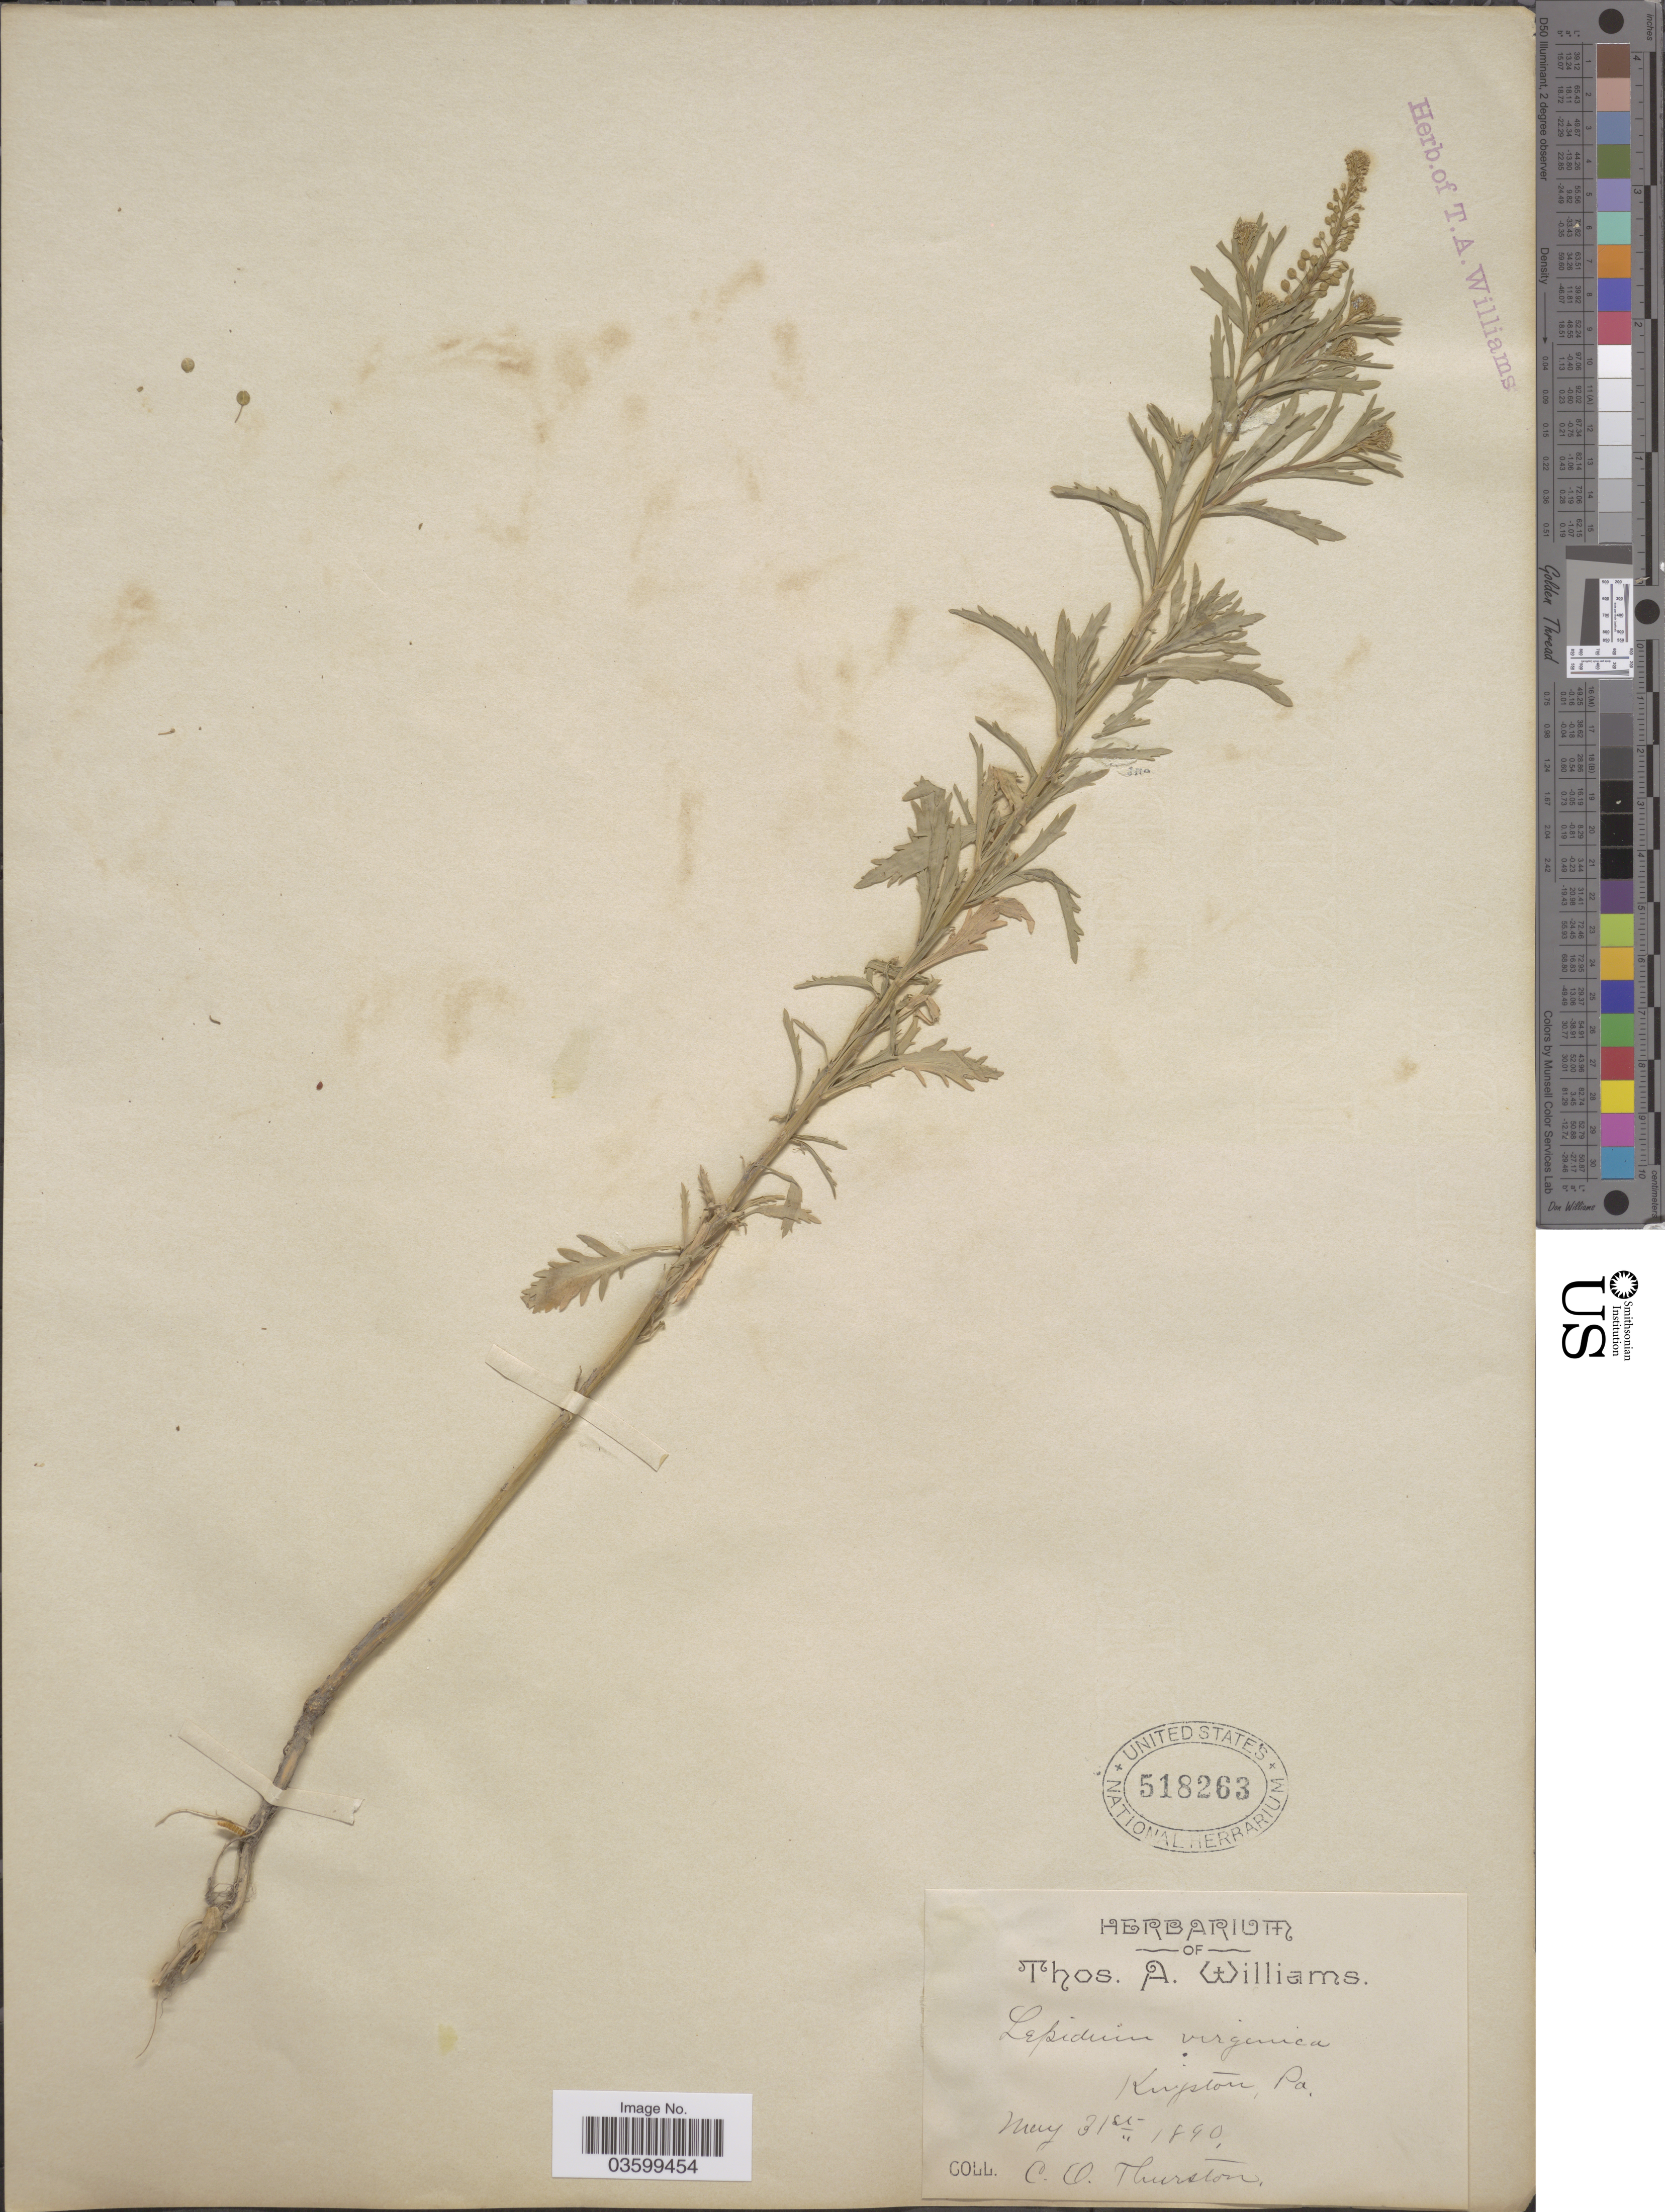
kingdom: Plantae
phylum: Tracheophyta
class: Magnoliopsida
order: Brassicales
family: Brassicaceae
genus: Lepidium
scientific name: Lepidium virginicum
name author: L.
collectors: C. Thurston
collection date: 1890-05-31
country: United States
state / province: Pennsylvania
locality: Kingston.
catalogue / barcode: US 518263